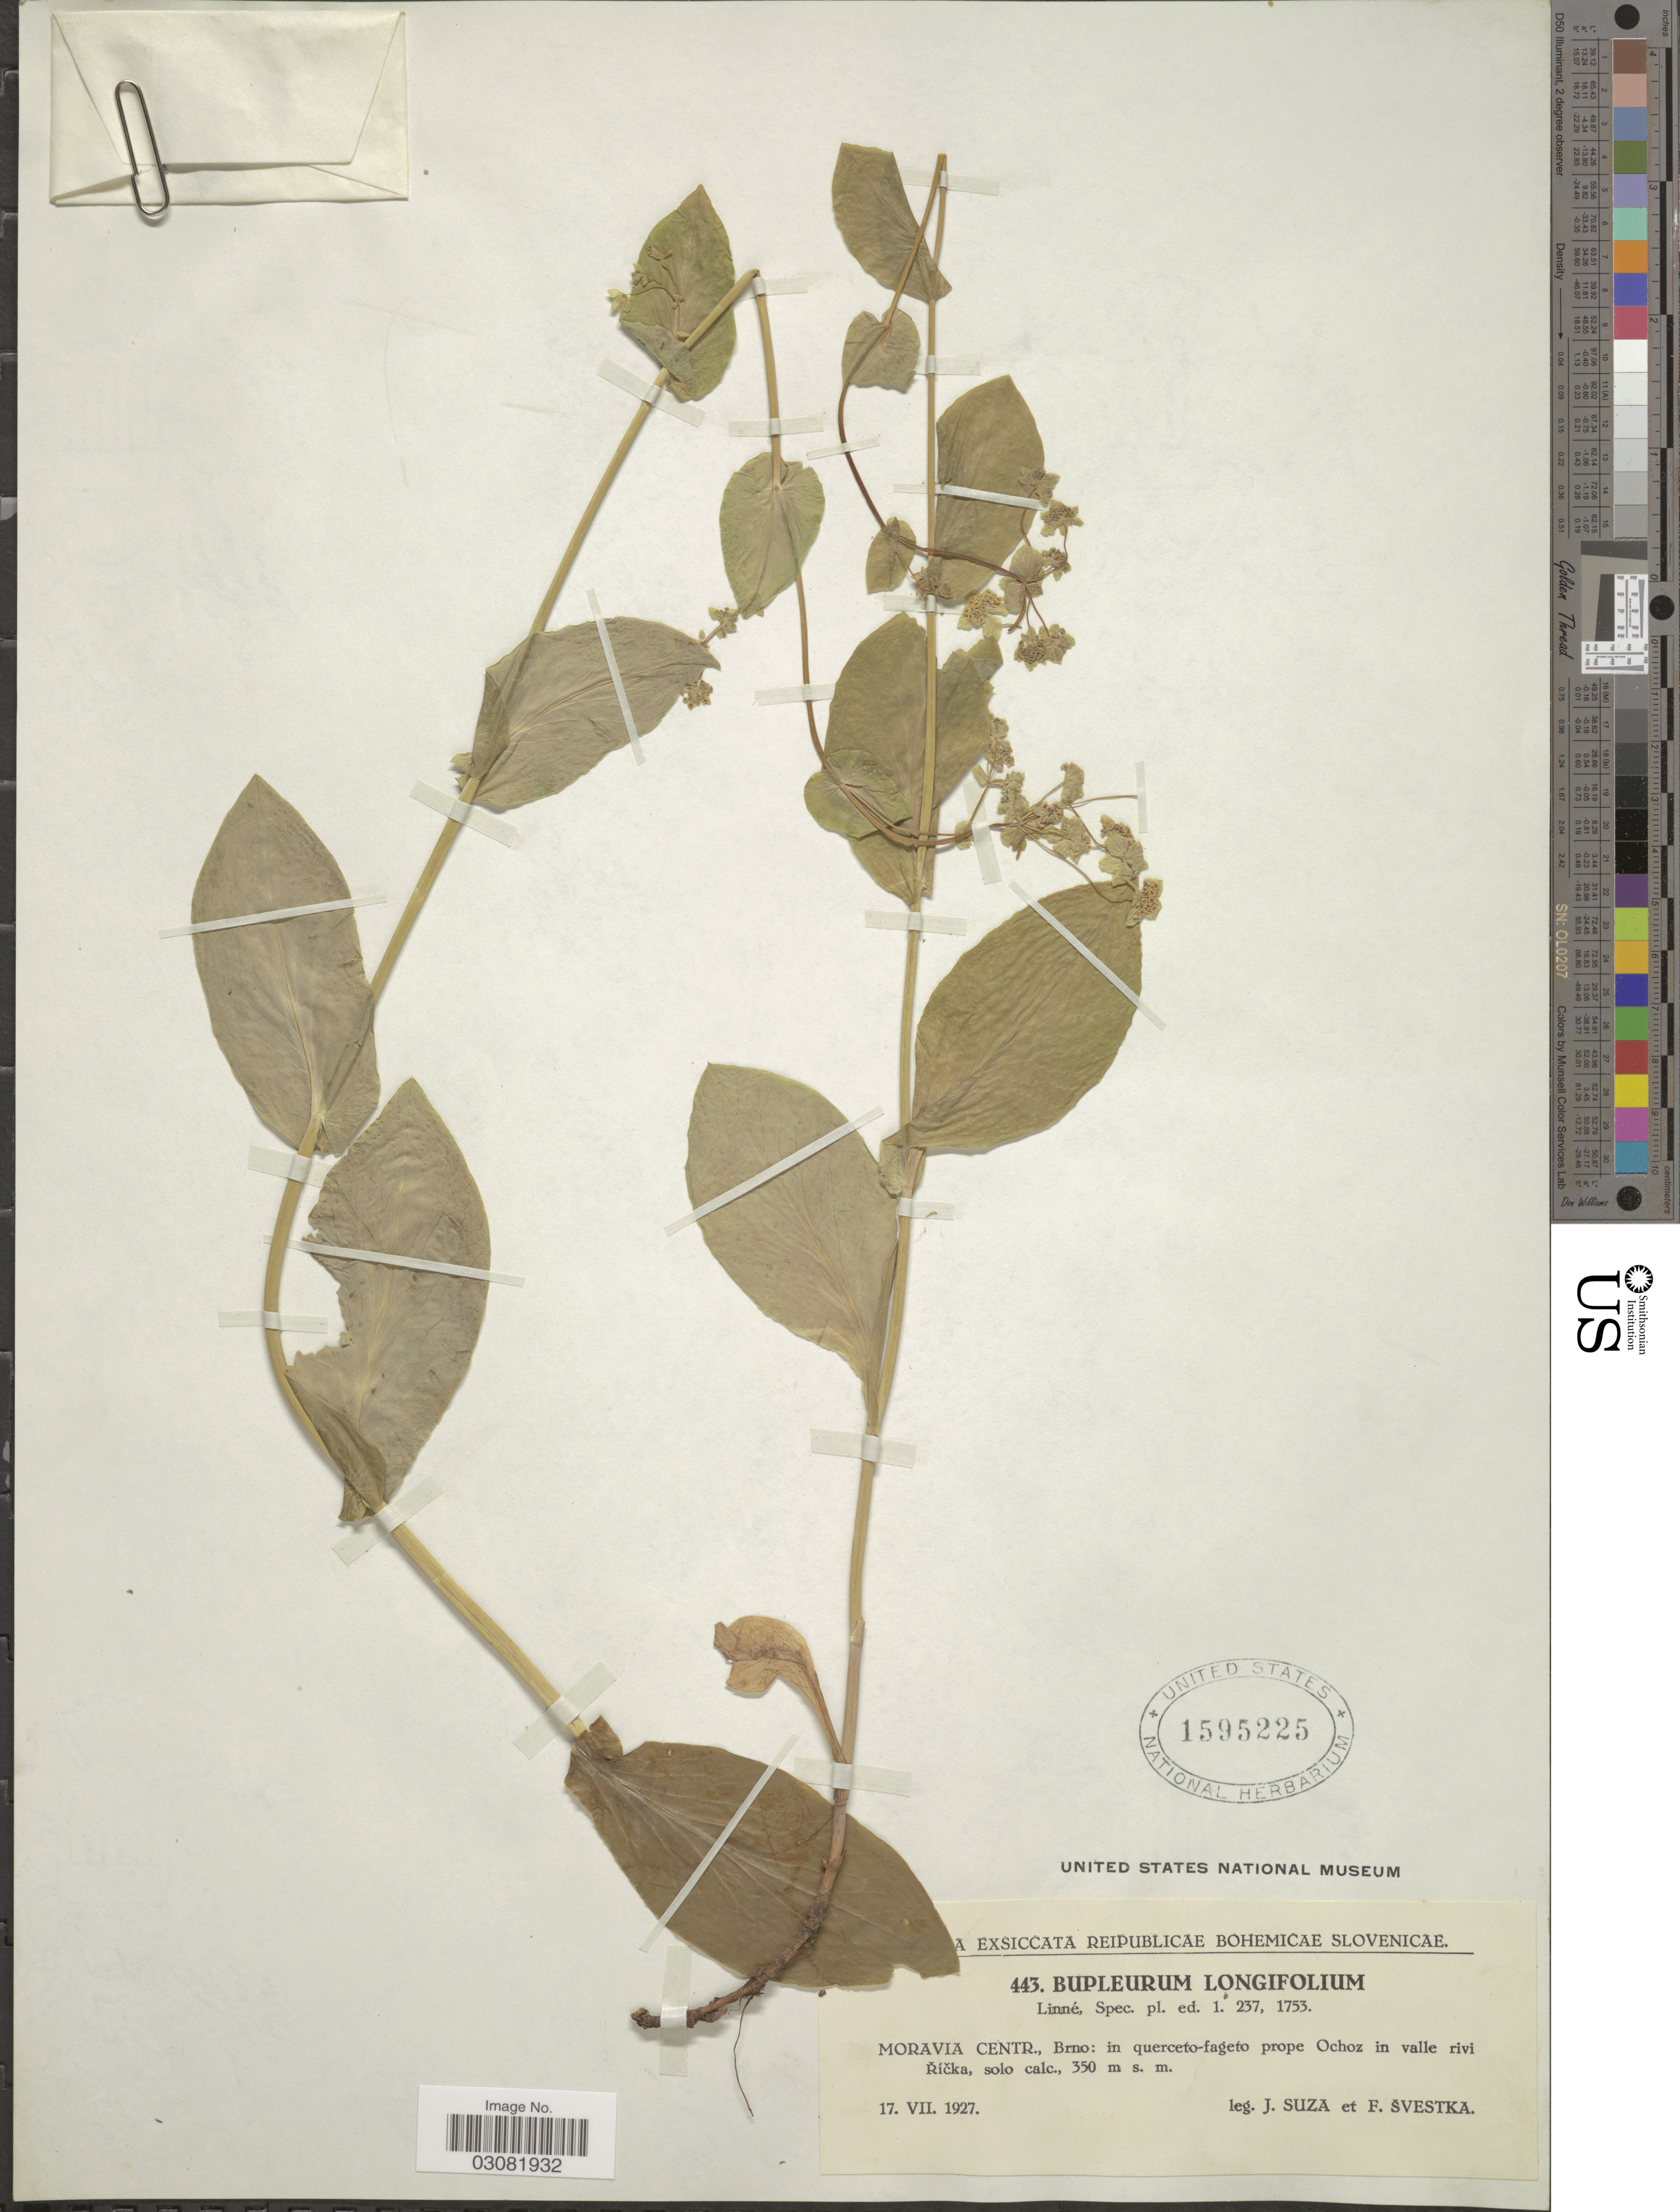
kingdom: Plantae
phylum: Tracheophyta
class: Magnoliopsida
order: Apiales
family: Apiaceae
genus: Bupleurum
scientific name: Bupleurum longifolium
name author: L.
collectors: J. Suza & F. Svestka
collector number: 443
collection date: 1927-07-17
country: Czechia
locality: Moravia Centr., Brno: in querceto-fageto prope Ochoz in valle rivi Rička, solo calc.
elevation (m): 350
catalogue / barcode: US 1595225